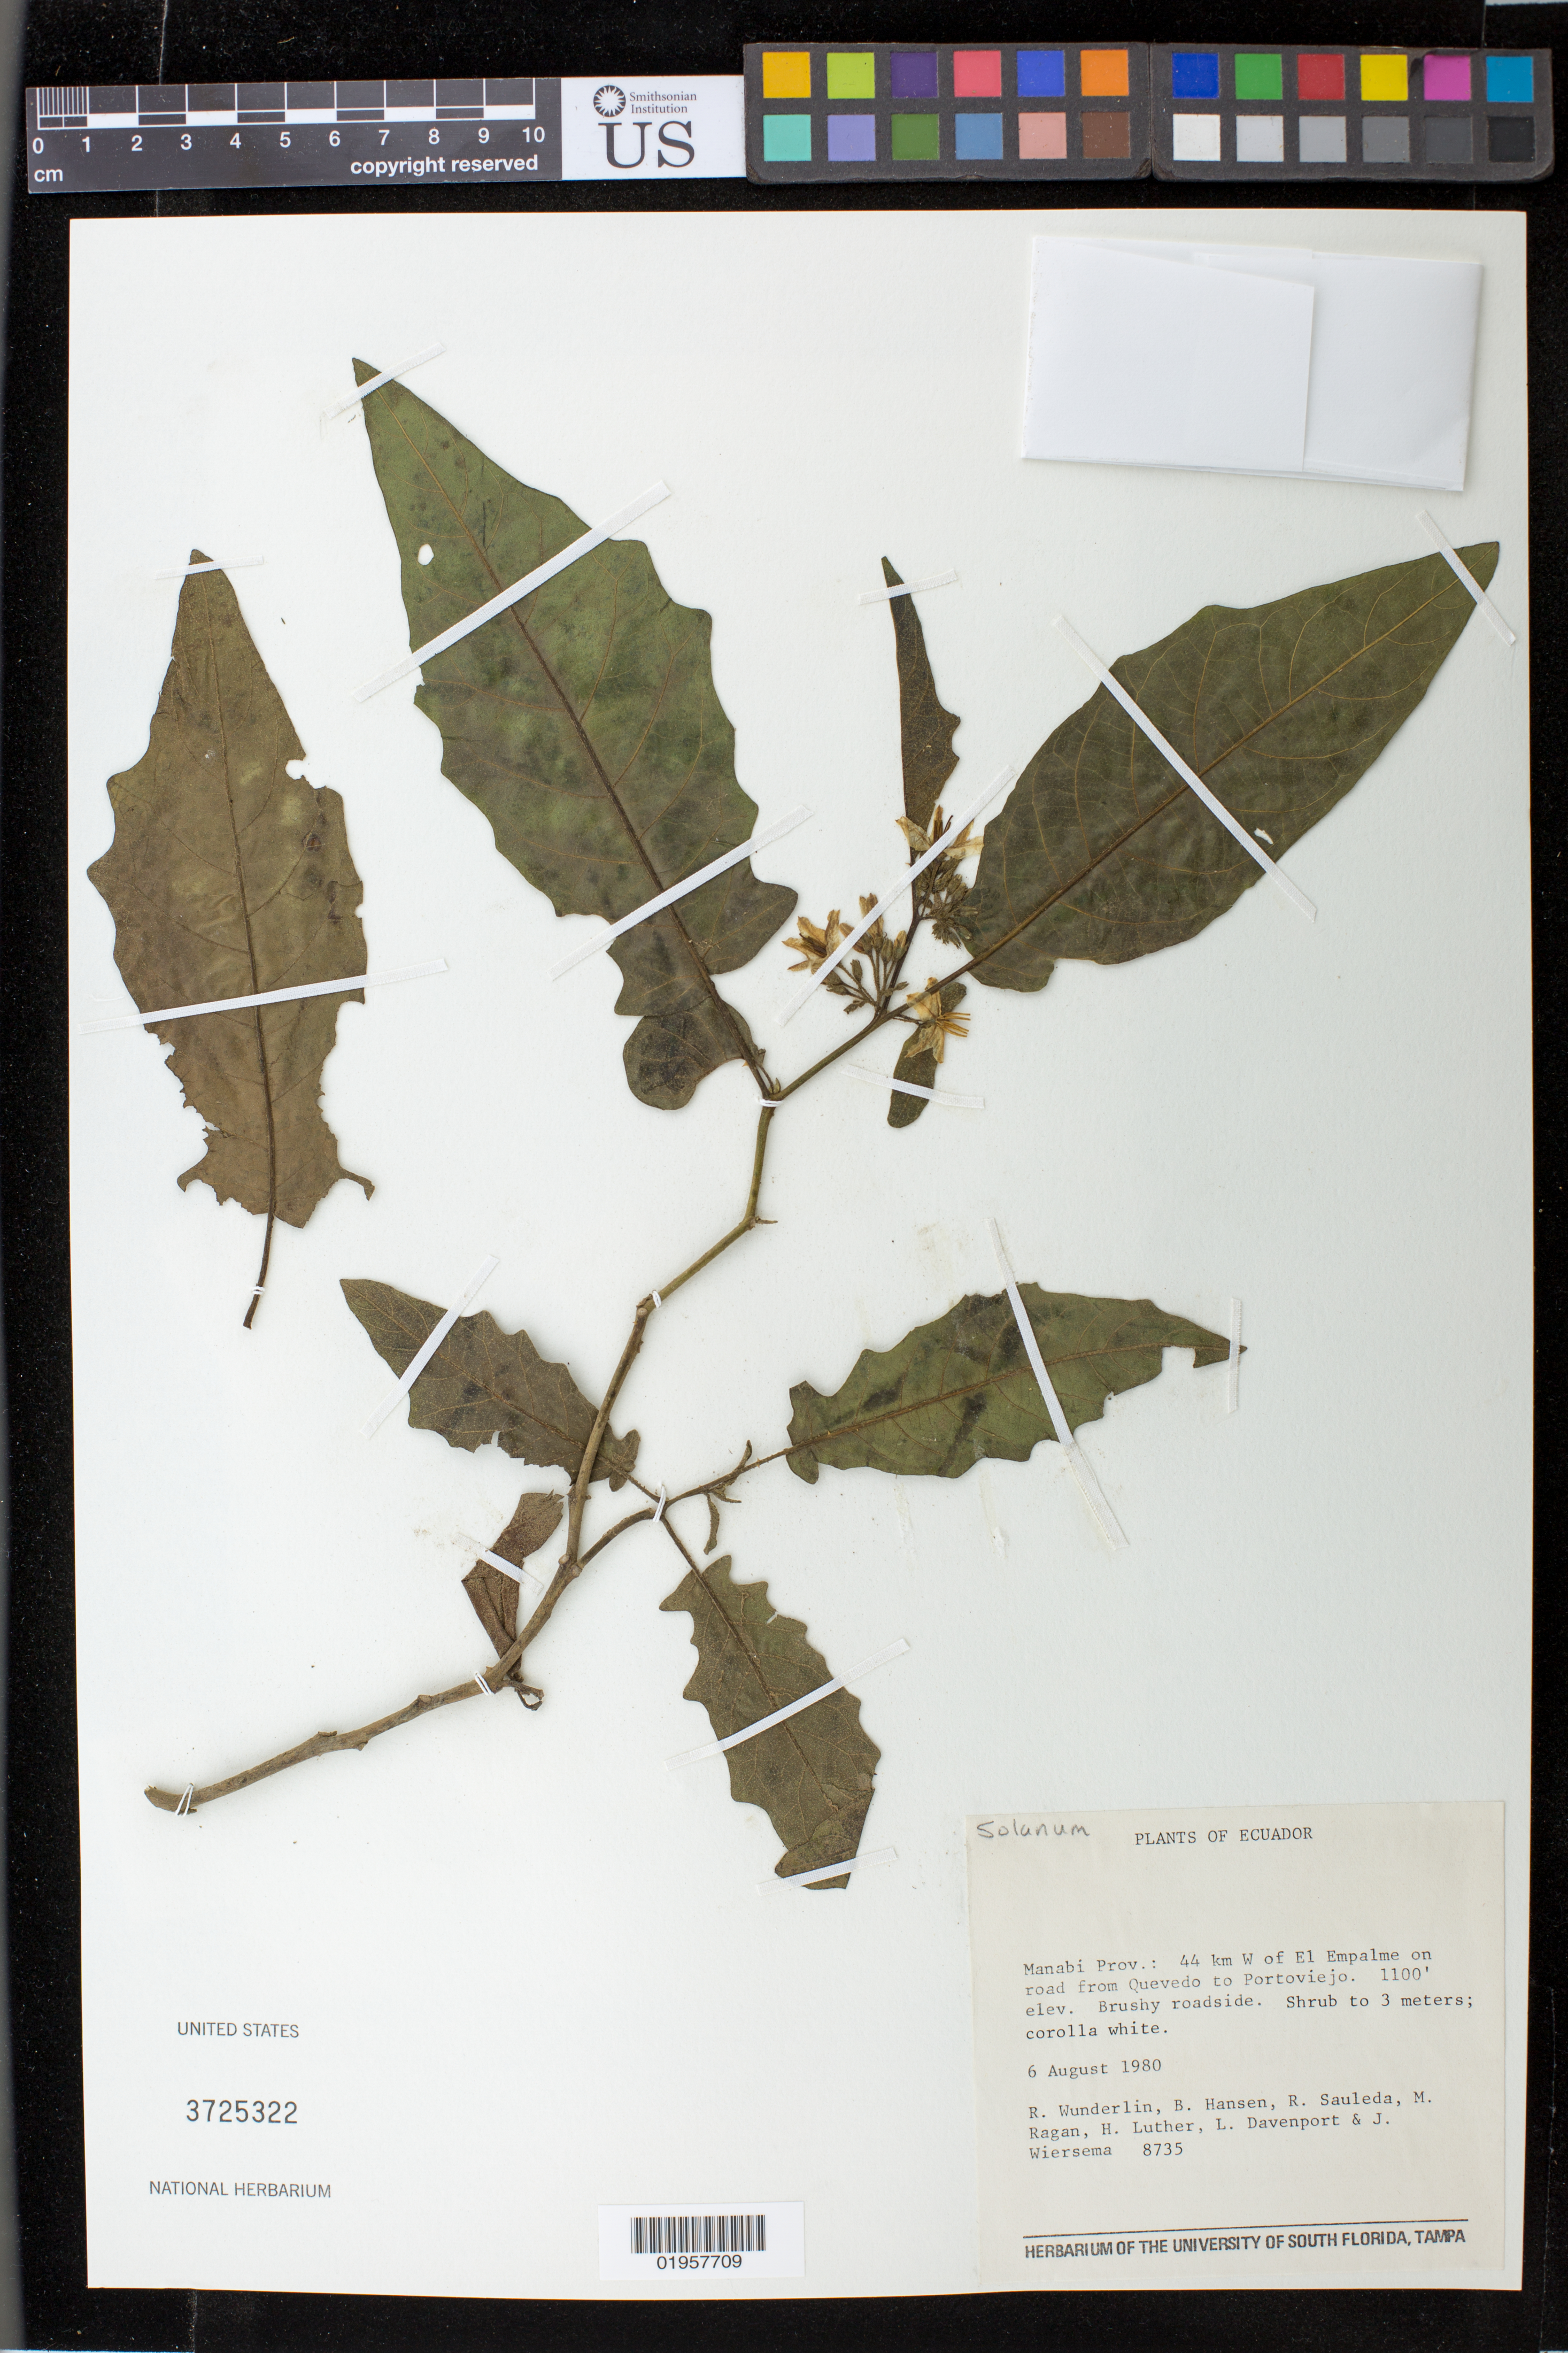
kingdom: Plantae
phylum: Tracheophyta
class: Magnoliopsida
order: Solanales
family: Solanaceae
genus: Solanum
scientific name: Solanum sp.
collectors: R. P. Wunderlin, B. Hansen, R. Sauleda, M. E. Ragan, H. Luther, L. Davenport & J. H. Wiersema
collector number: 8735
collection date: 1980-08-06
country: Ecuador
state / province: Manabí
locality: El Empalme, 44 km W, on road from Quevedo t Portoviejo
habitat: Brushy roadside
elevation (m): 335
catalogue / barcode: US 3725322